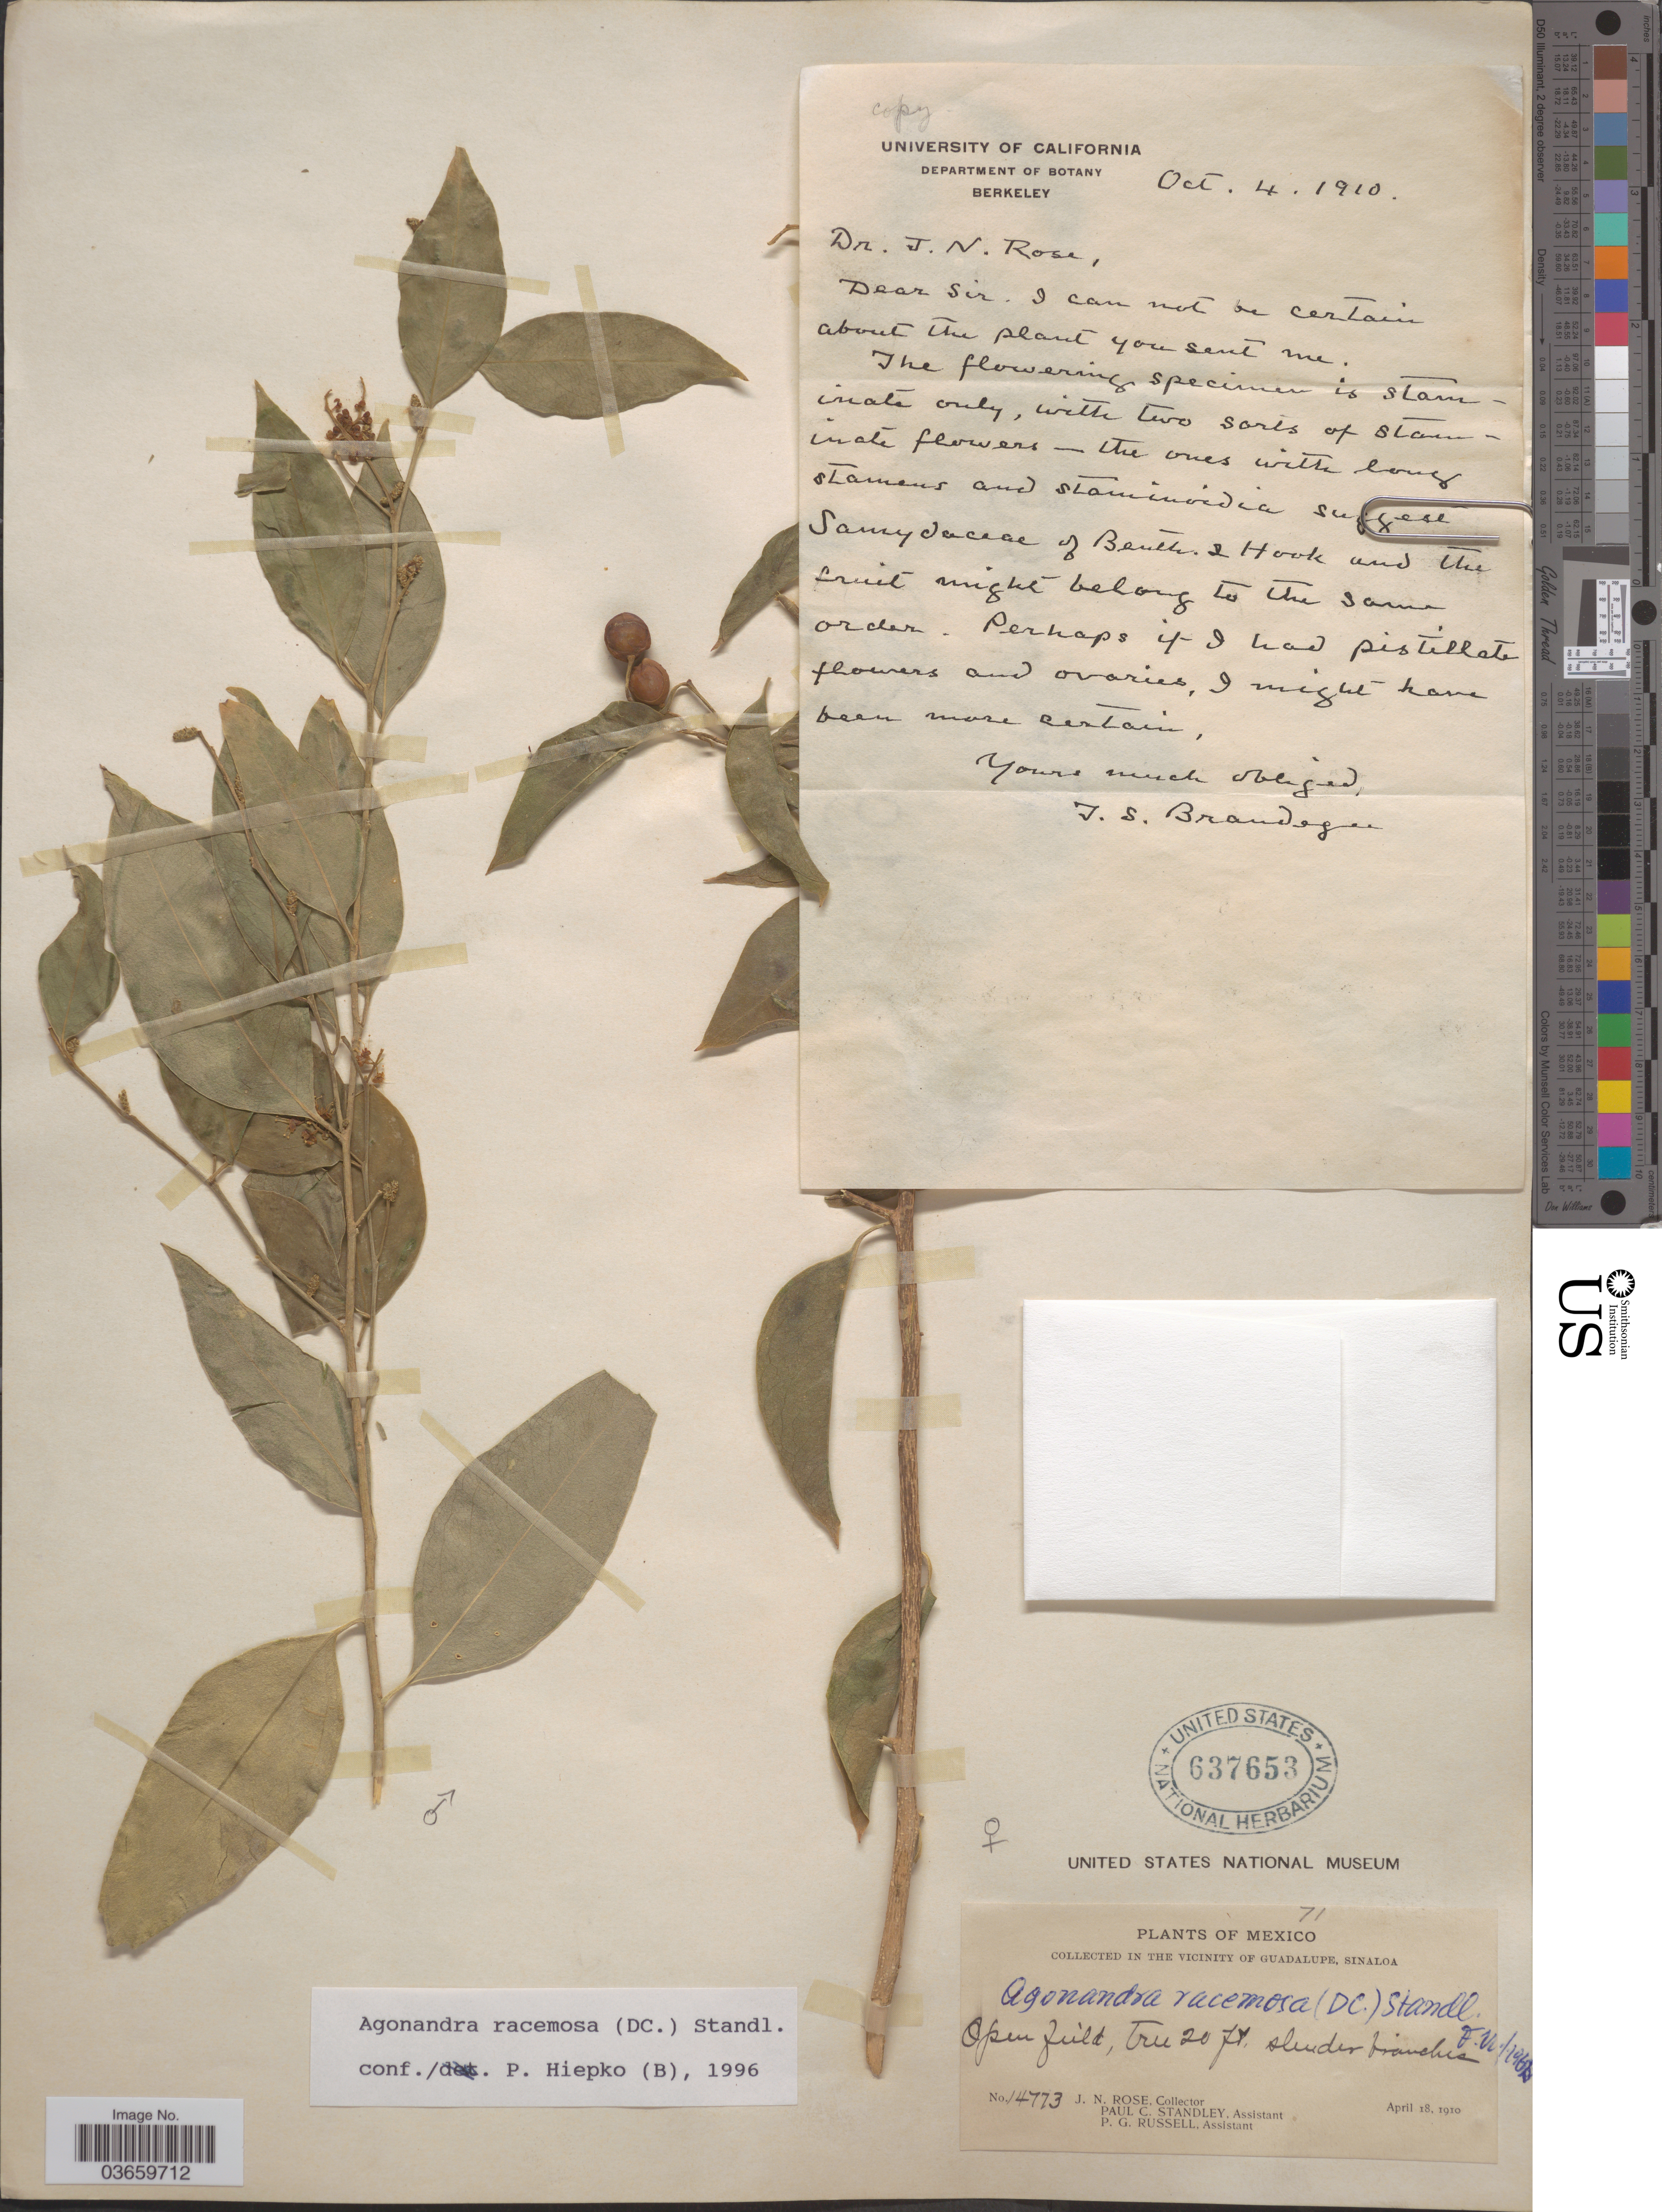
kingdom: Plantae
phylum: Tracheophyta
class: Magnoliopsida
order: Santalales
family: Opiliaceae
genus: Agonandra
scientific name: Agonandra racemosa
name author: (DC.) Standl.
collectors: J. N. Rose, P. C. Standley & P. G. Russell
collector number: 14773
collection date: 1910-04-18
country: Mexico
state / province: Sinaloa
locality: In the vicinity of Guadalupe.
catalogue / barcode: US 637653